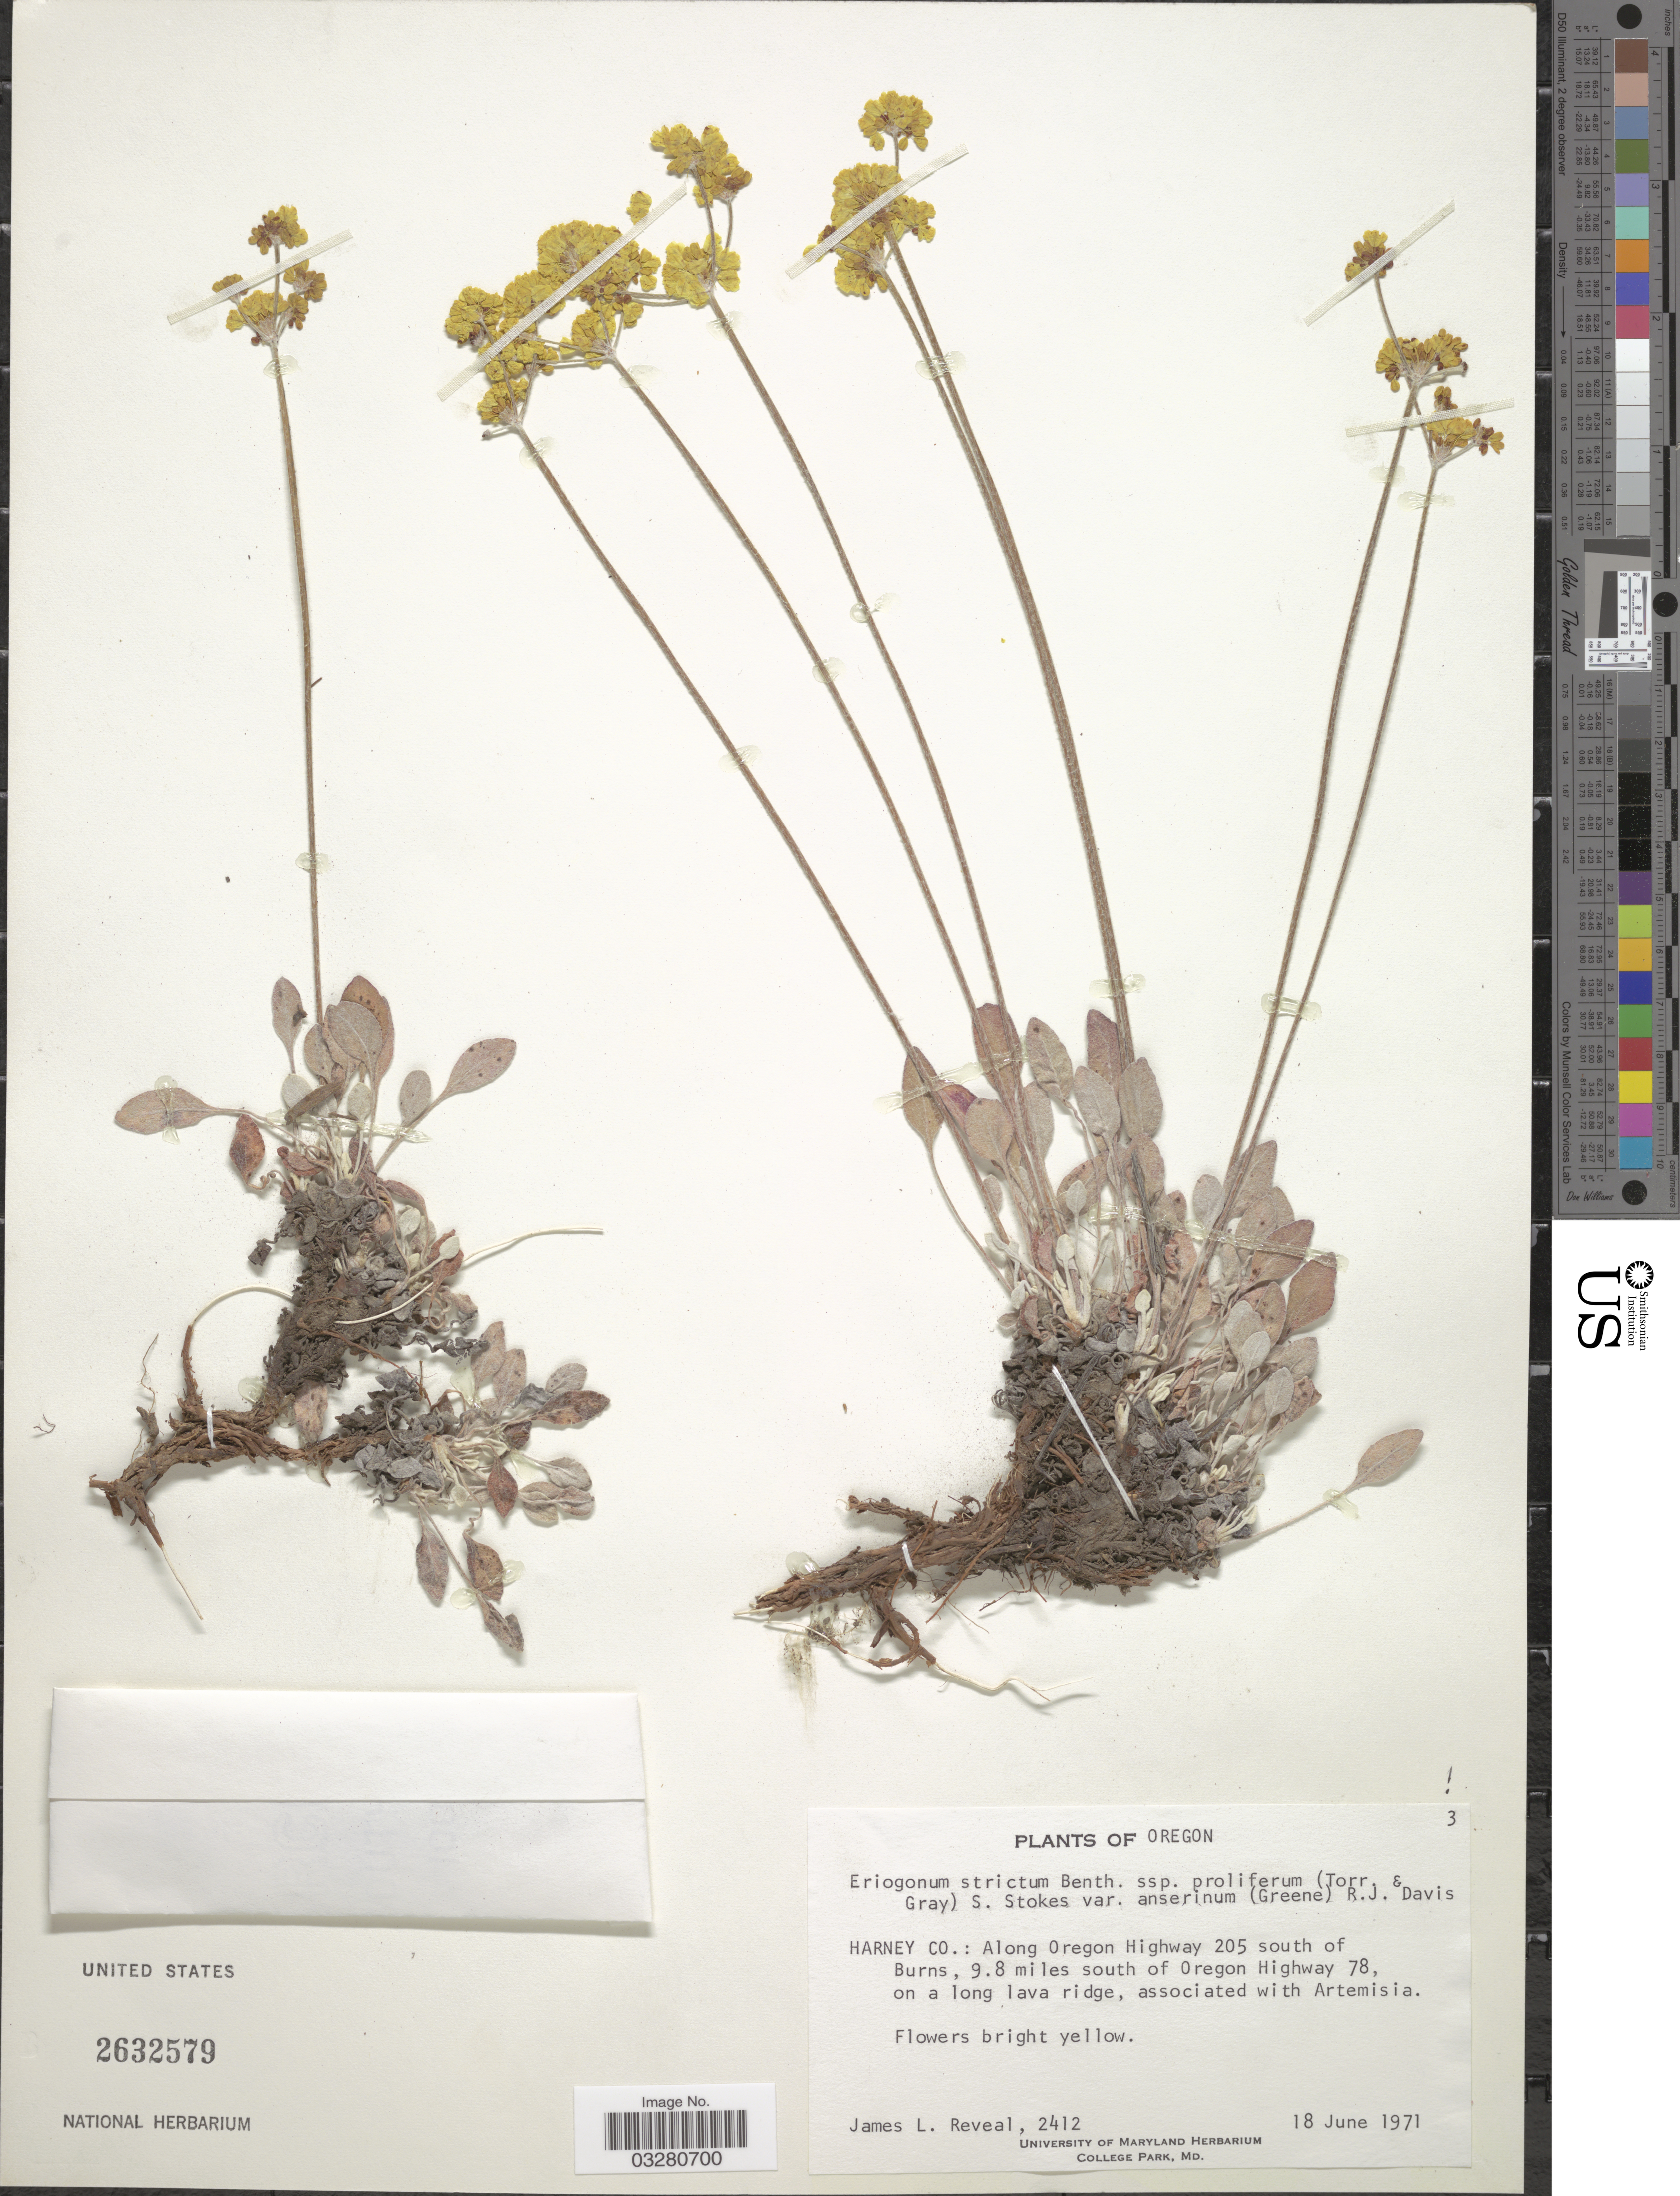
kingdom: Plantae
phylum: Tracheophyta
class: Magnoliopsida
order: Caryophyllales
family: Polygonaceae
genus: Eriogonum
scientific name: Eriogonum strictum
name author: Benth.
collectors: J. L. Reveal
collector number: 2412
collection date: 1971-06-18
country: United States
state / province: Oregon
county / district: Harney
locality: Harney Co.: Along Oregon Highway 205 south of Burns, 9.8 miles south of Oregon Highway 78, on a long lava ridge.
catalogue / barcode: US 2632579